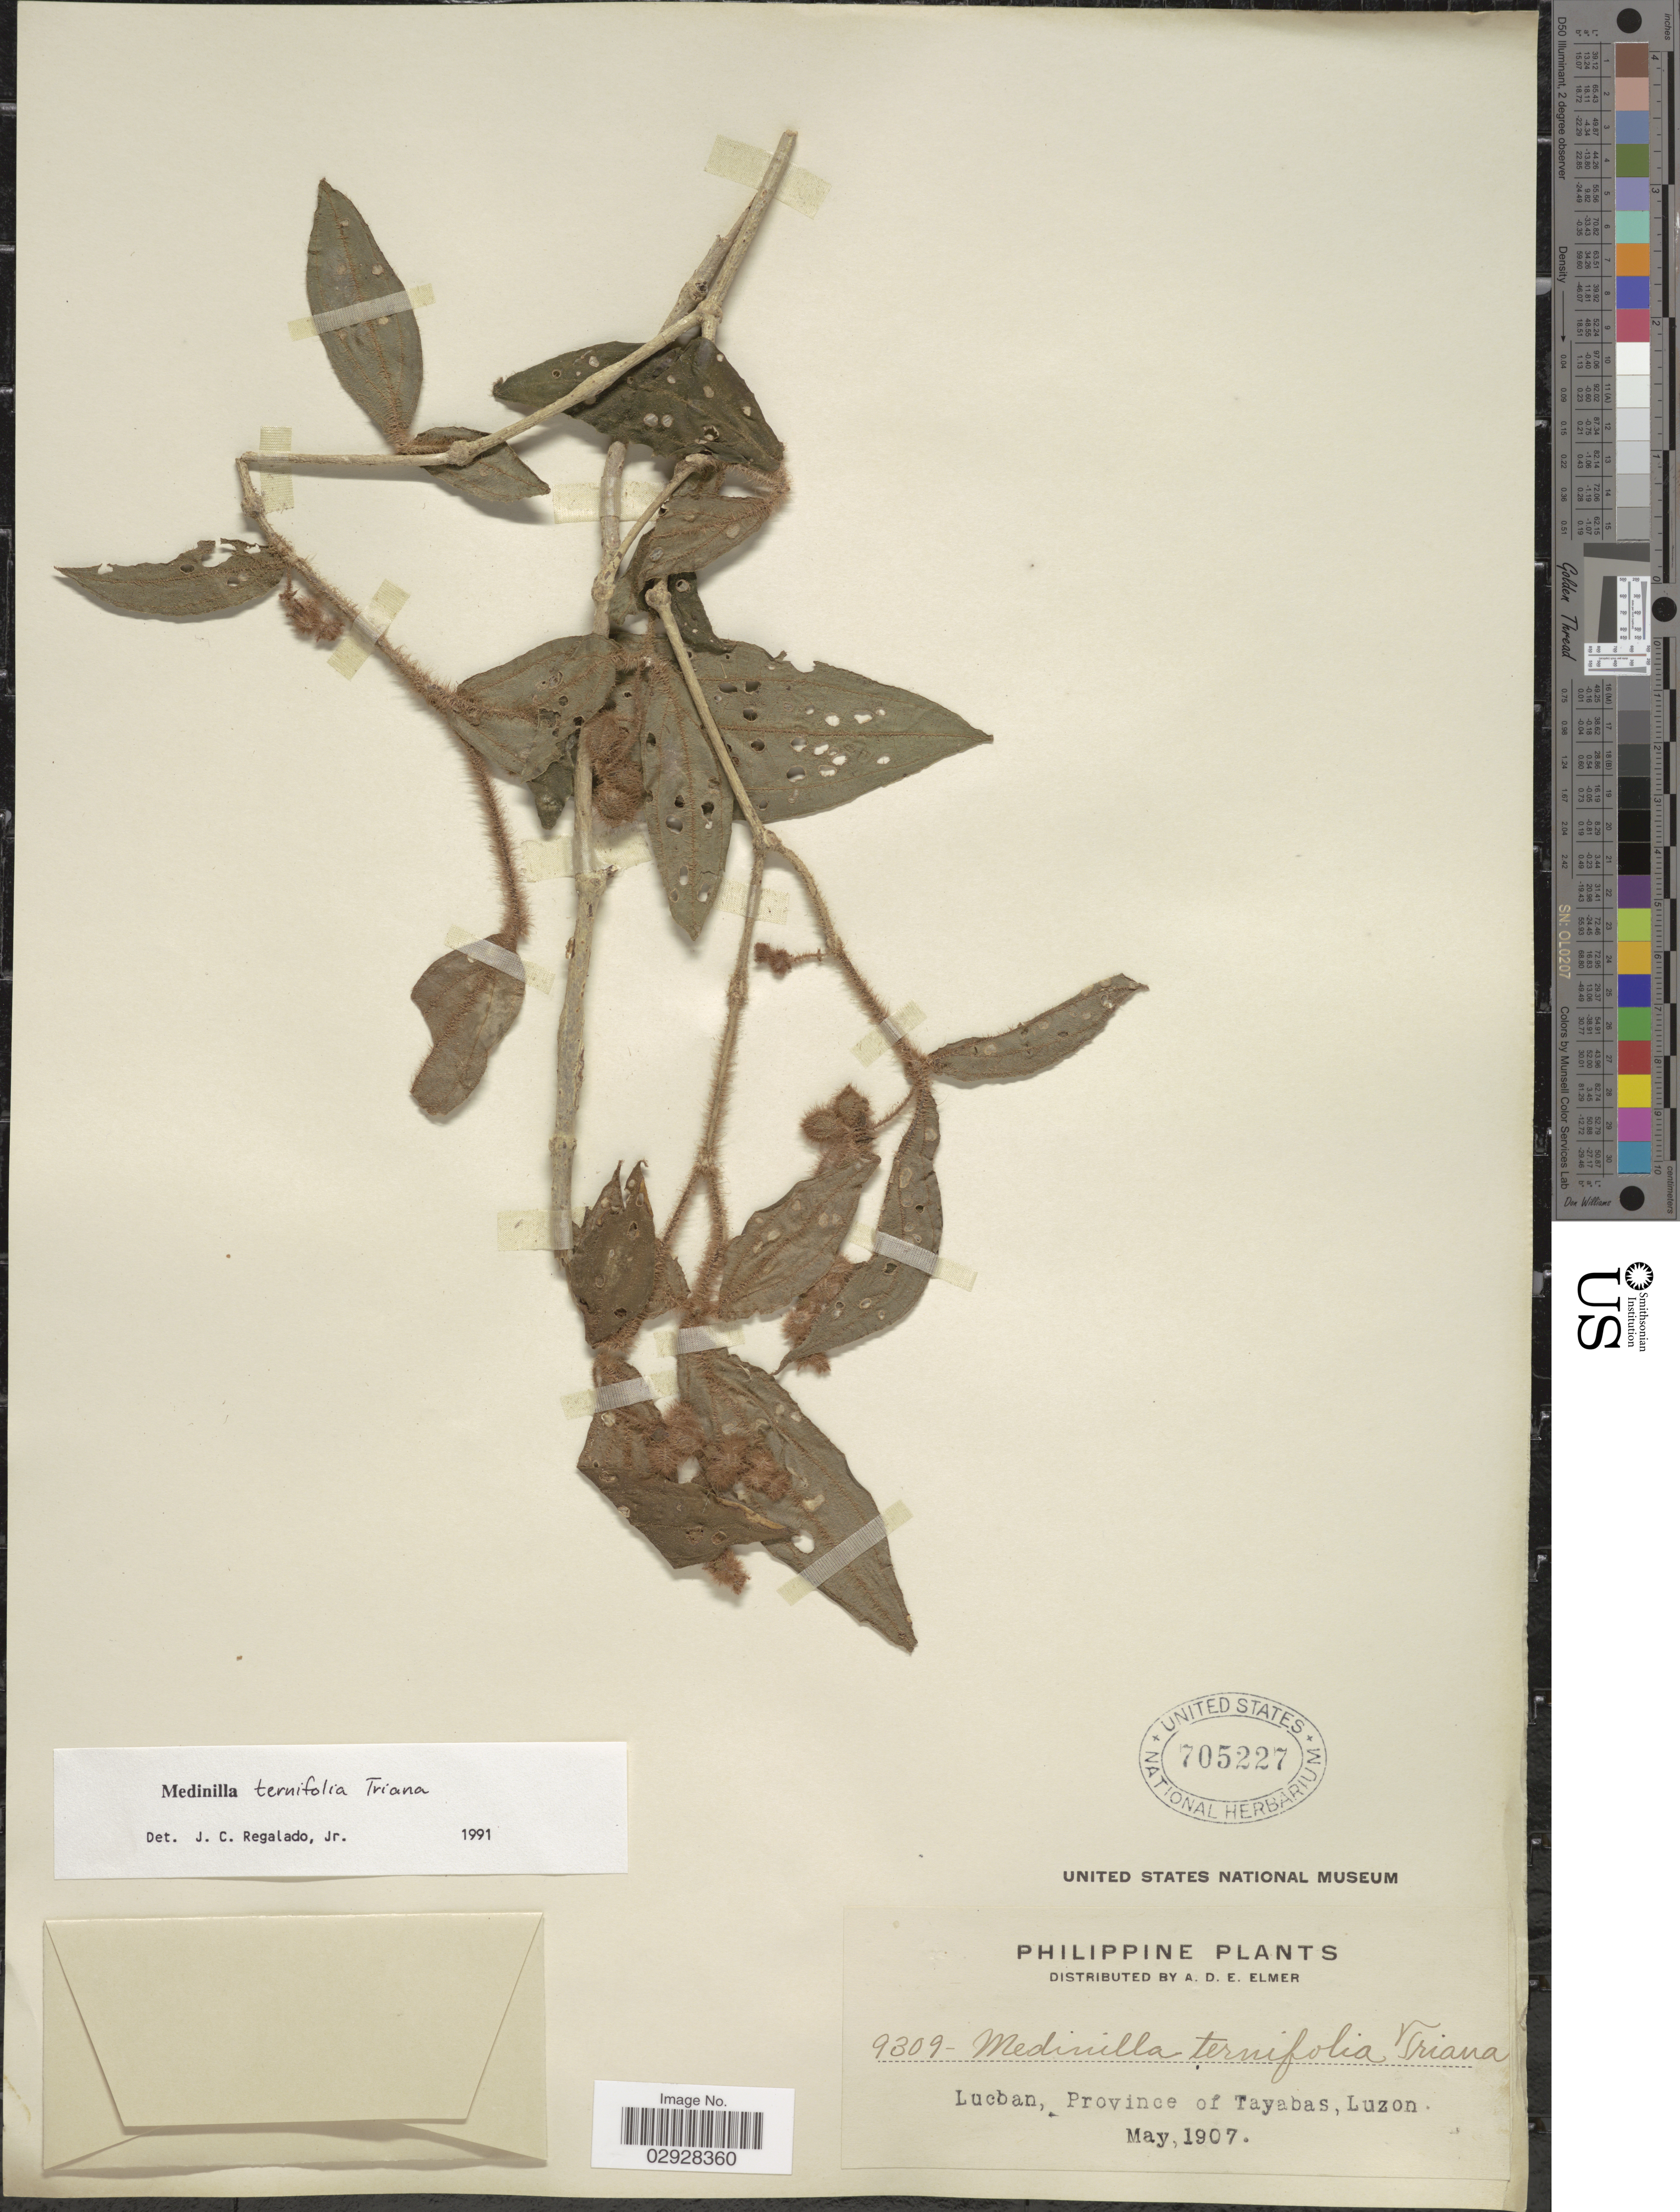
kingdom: Plantae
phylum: Tracheophyta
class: Magnoliopsida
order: Myrtales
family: Melastomataceae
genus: Medinilla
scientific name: Medinilla ternifolia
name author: Triana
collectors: A. D. E. Elmer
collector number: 9309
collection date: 1907-05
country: Philippines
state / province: Calabarzon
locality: Lucban, Province of Tayabas, Luzon.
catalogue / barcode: US 705227